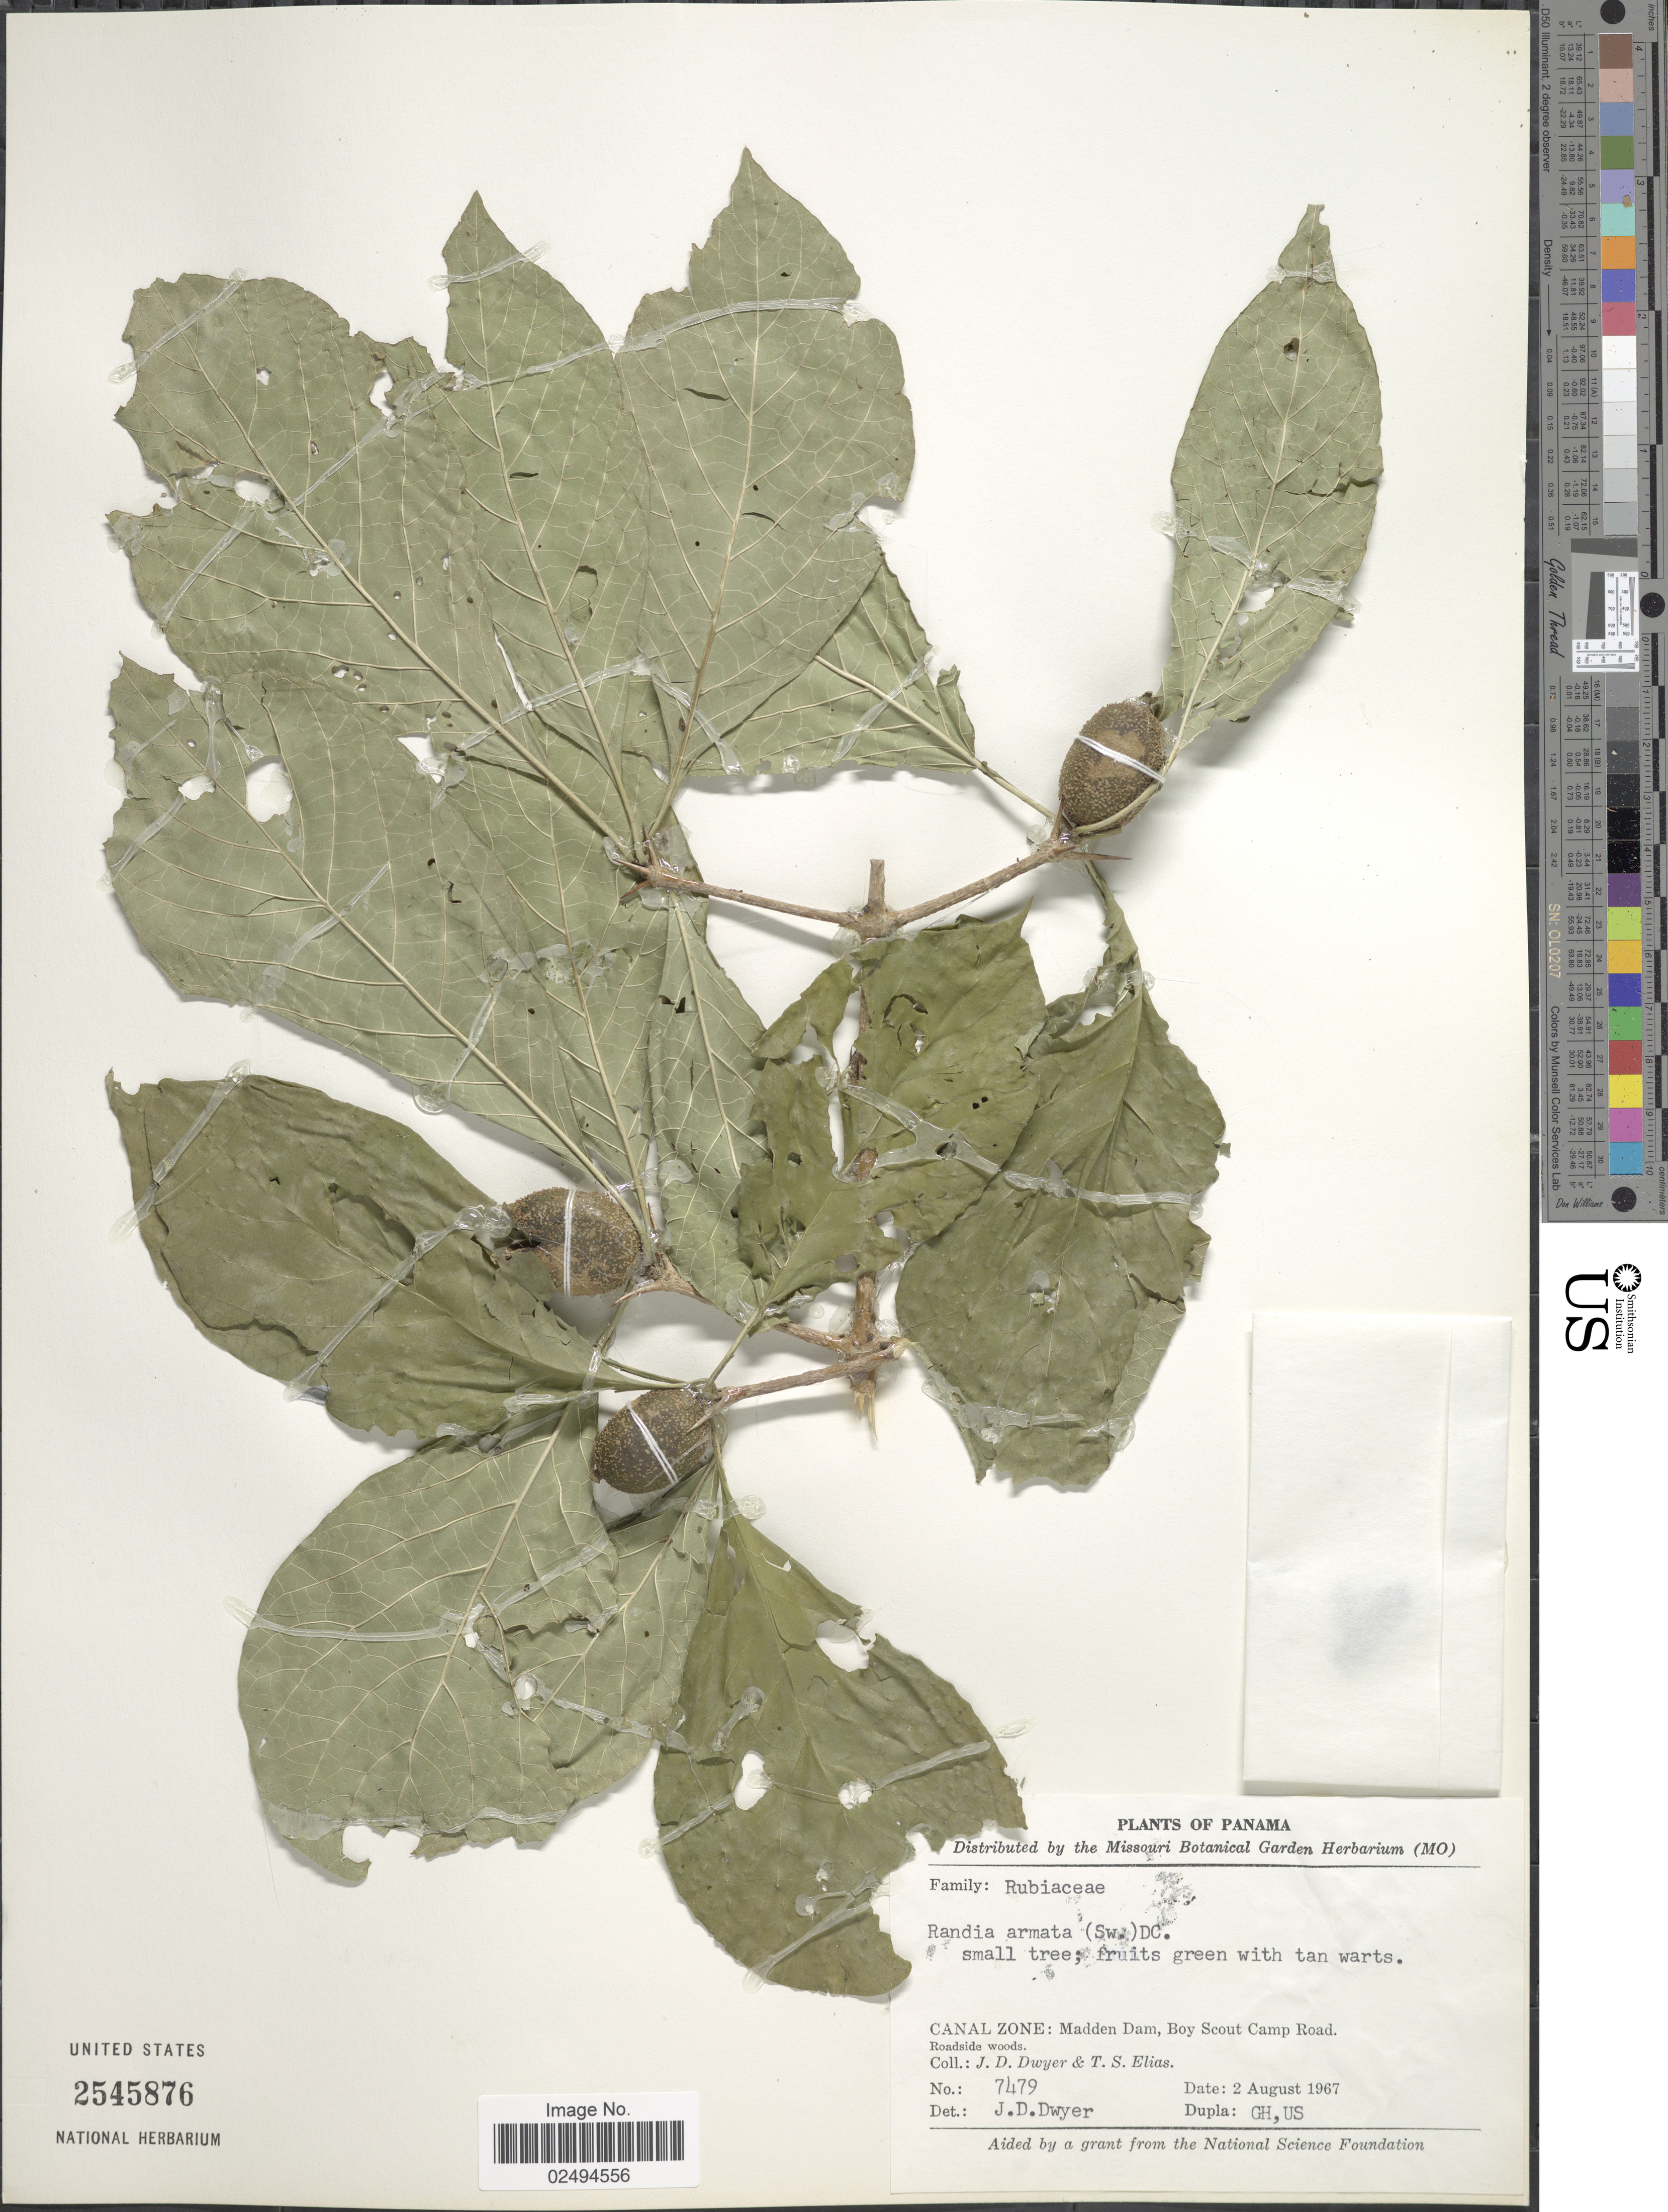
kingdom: Plantae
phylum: Tracheophyta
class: Magnoliopsida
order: Gentianales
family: Rubiaceae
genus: Randia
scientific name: Randia armata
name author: (Sw.) DC.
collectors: J. D. Dwyer & T. S. Elias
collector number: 7479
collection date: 1967-08-02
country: Panama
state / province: Colón / Panamá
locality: Canal Zone: Madden Dam, Boy Scout Camp Road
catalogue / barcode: US 2545876